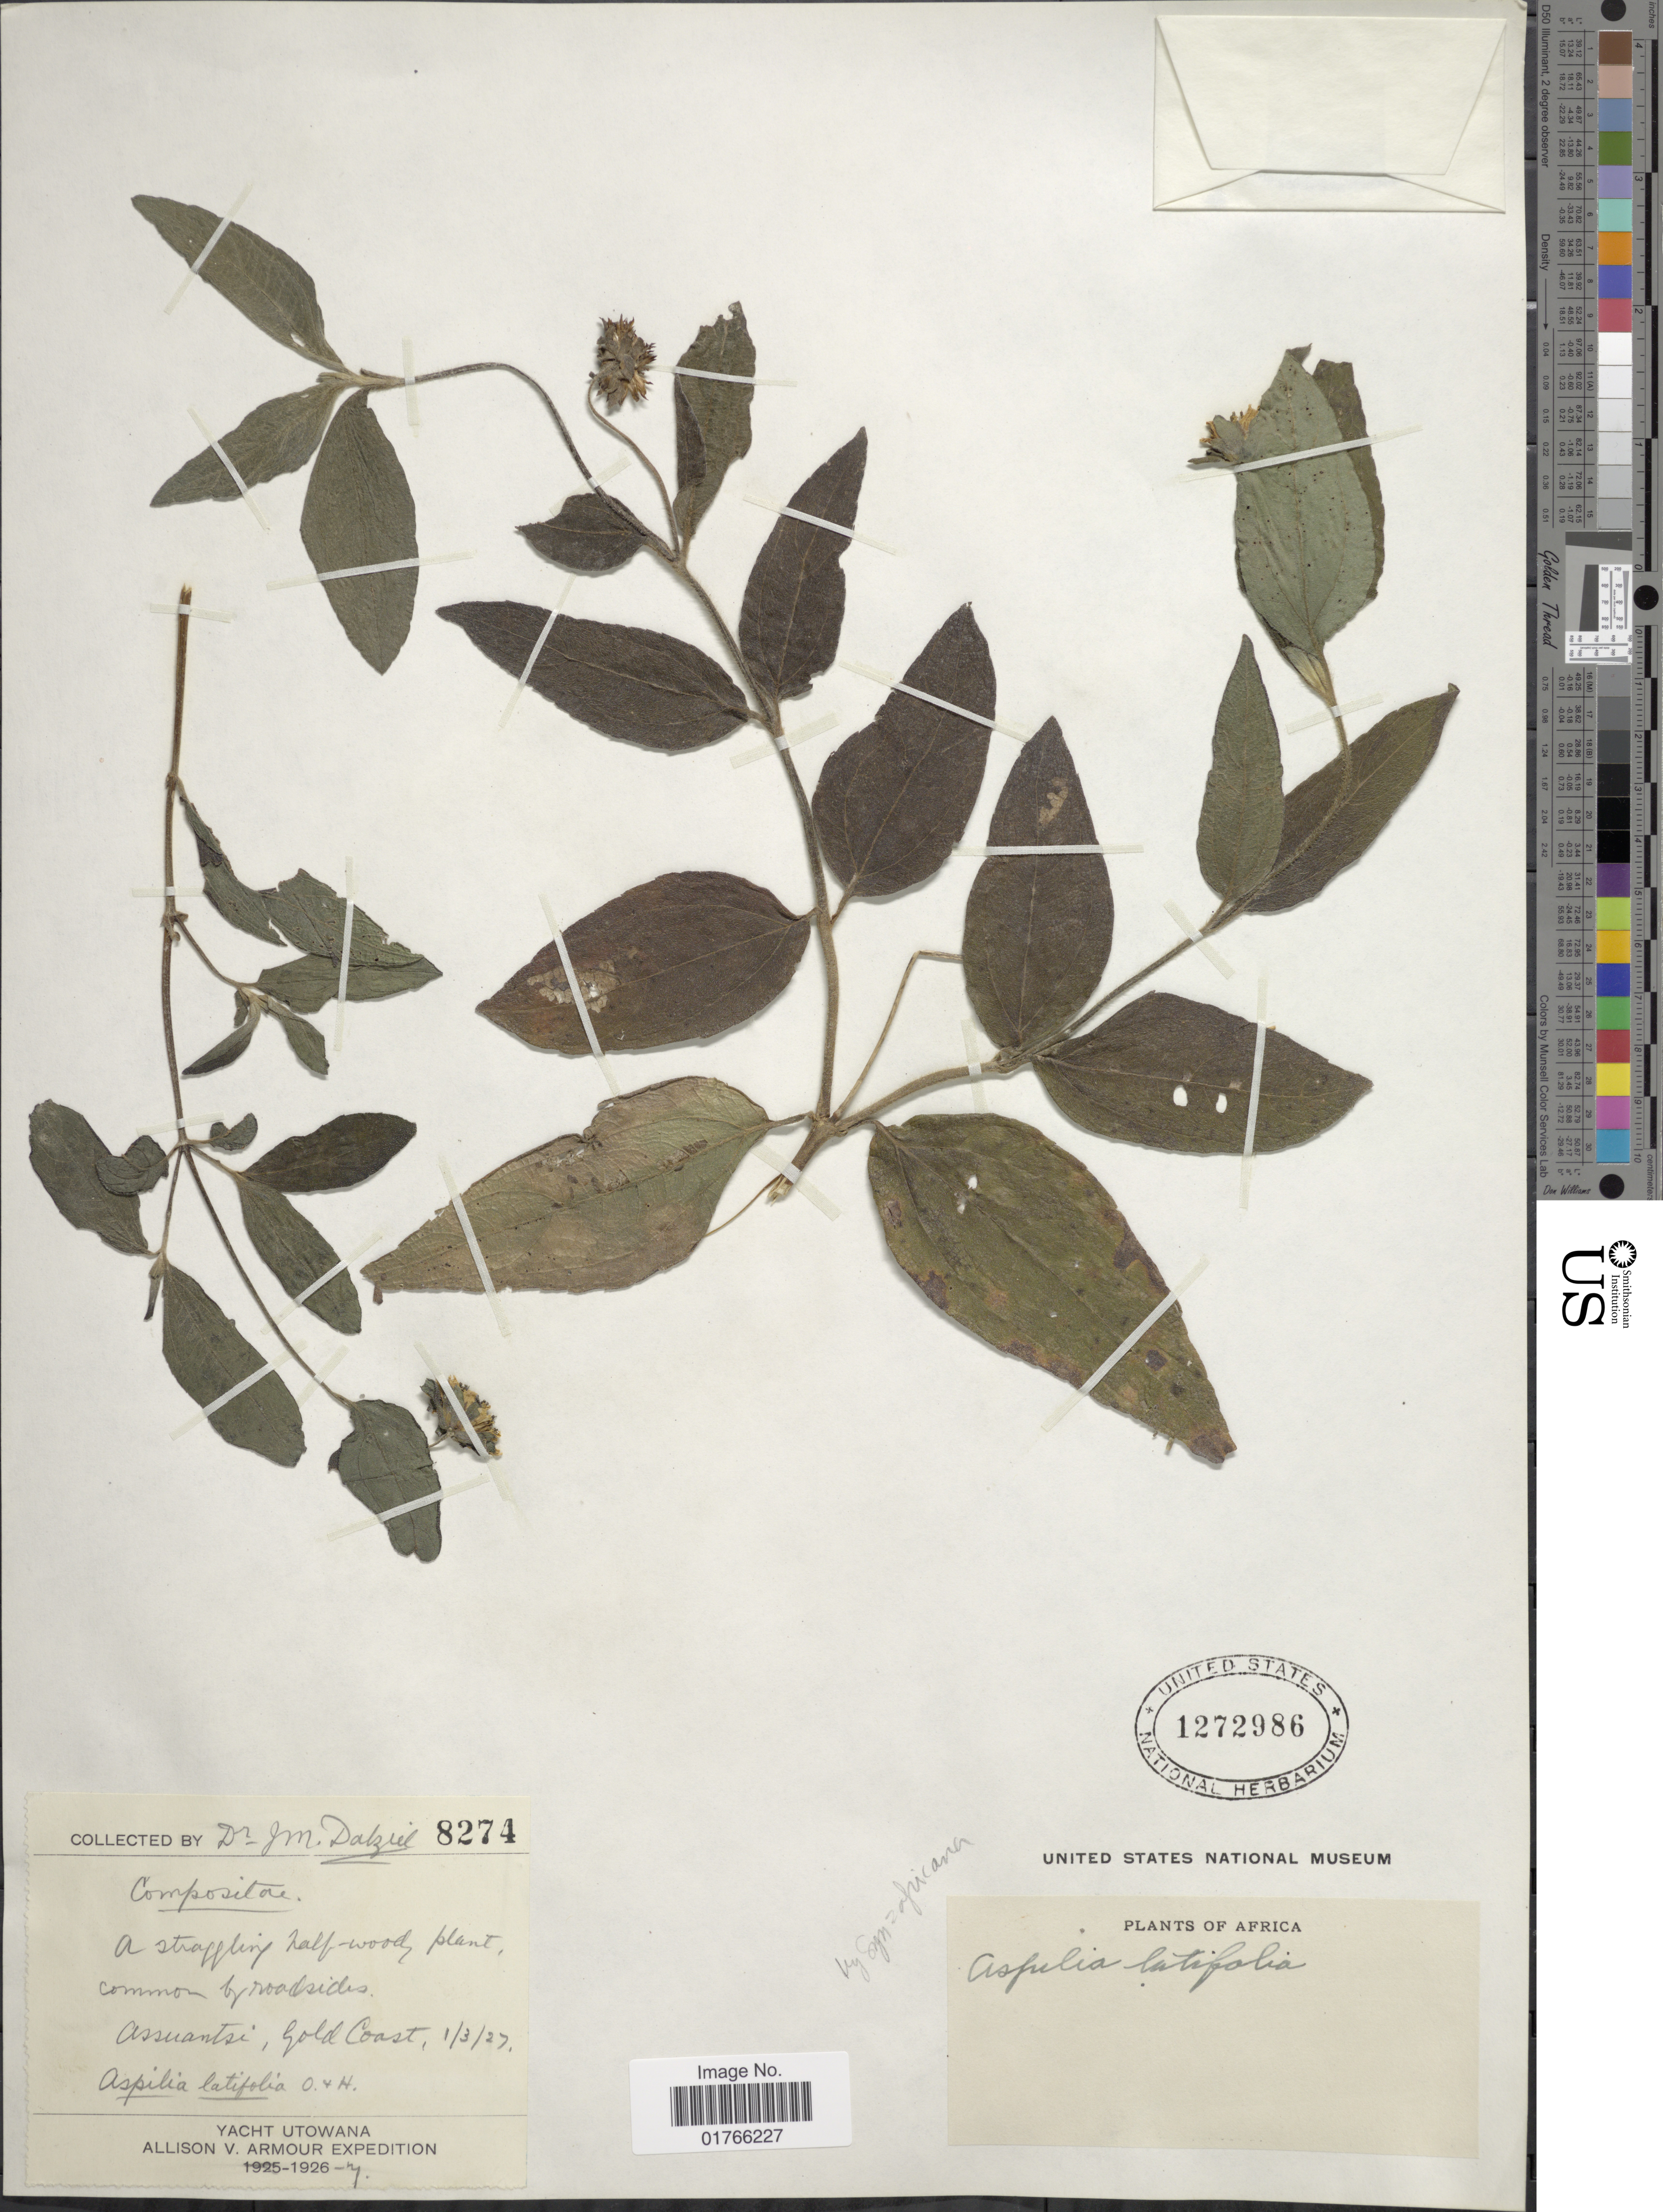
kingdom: Plantae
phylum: Tracheophyta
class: Magnoliopsida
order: Asterales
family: Asteraceae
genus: Aspilia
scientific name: Aspilia latifolia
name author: Oliv. & Hiern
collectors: J. Dalziel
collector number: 8274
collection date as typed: Transcribed d/m/y: 1/3/27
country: Ghana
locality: Africa, Assuantsi, Gold Coast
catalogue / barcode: US 1272986